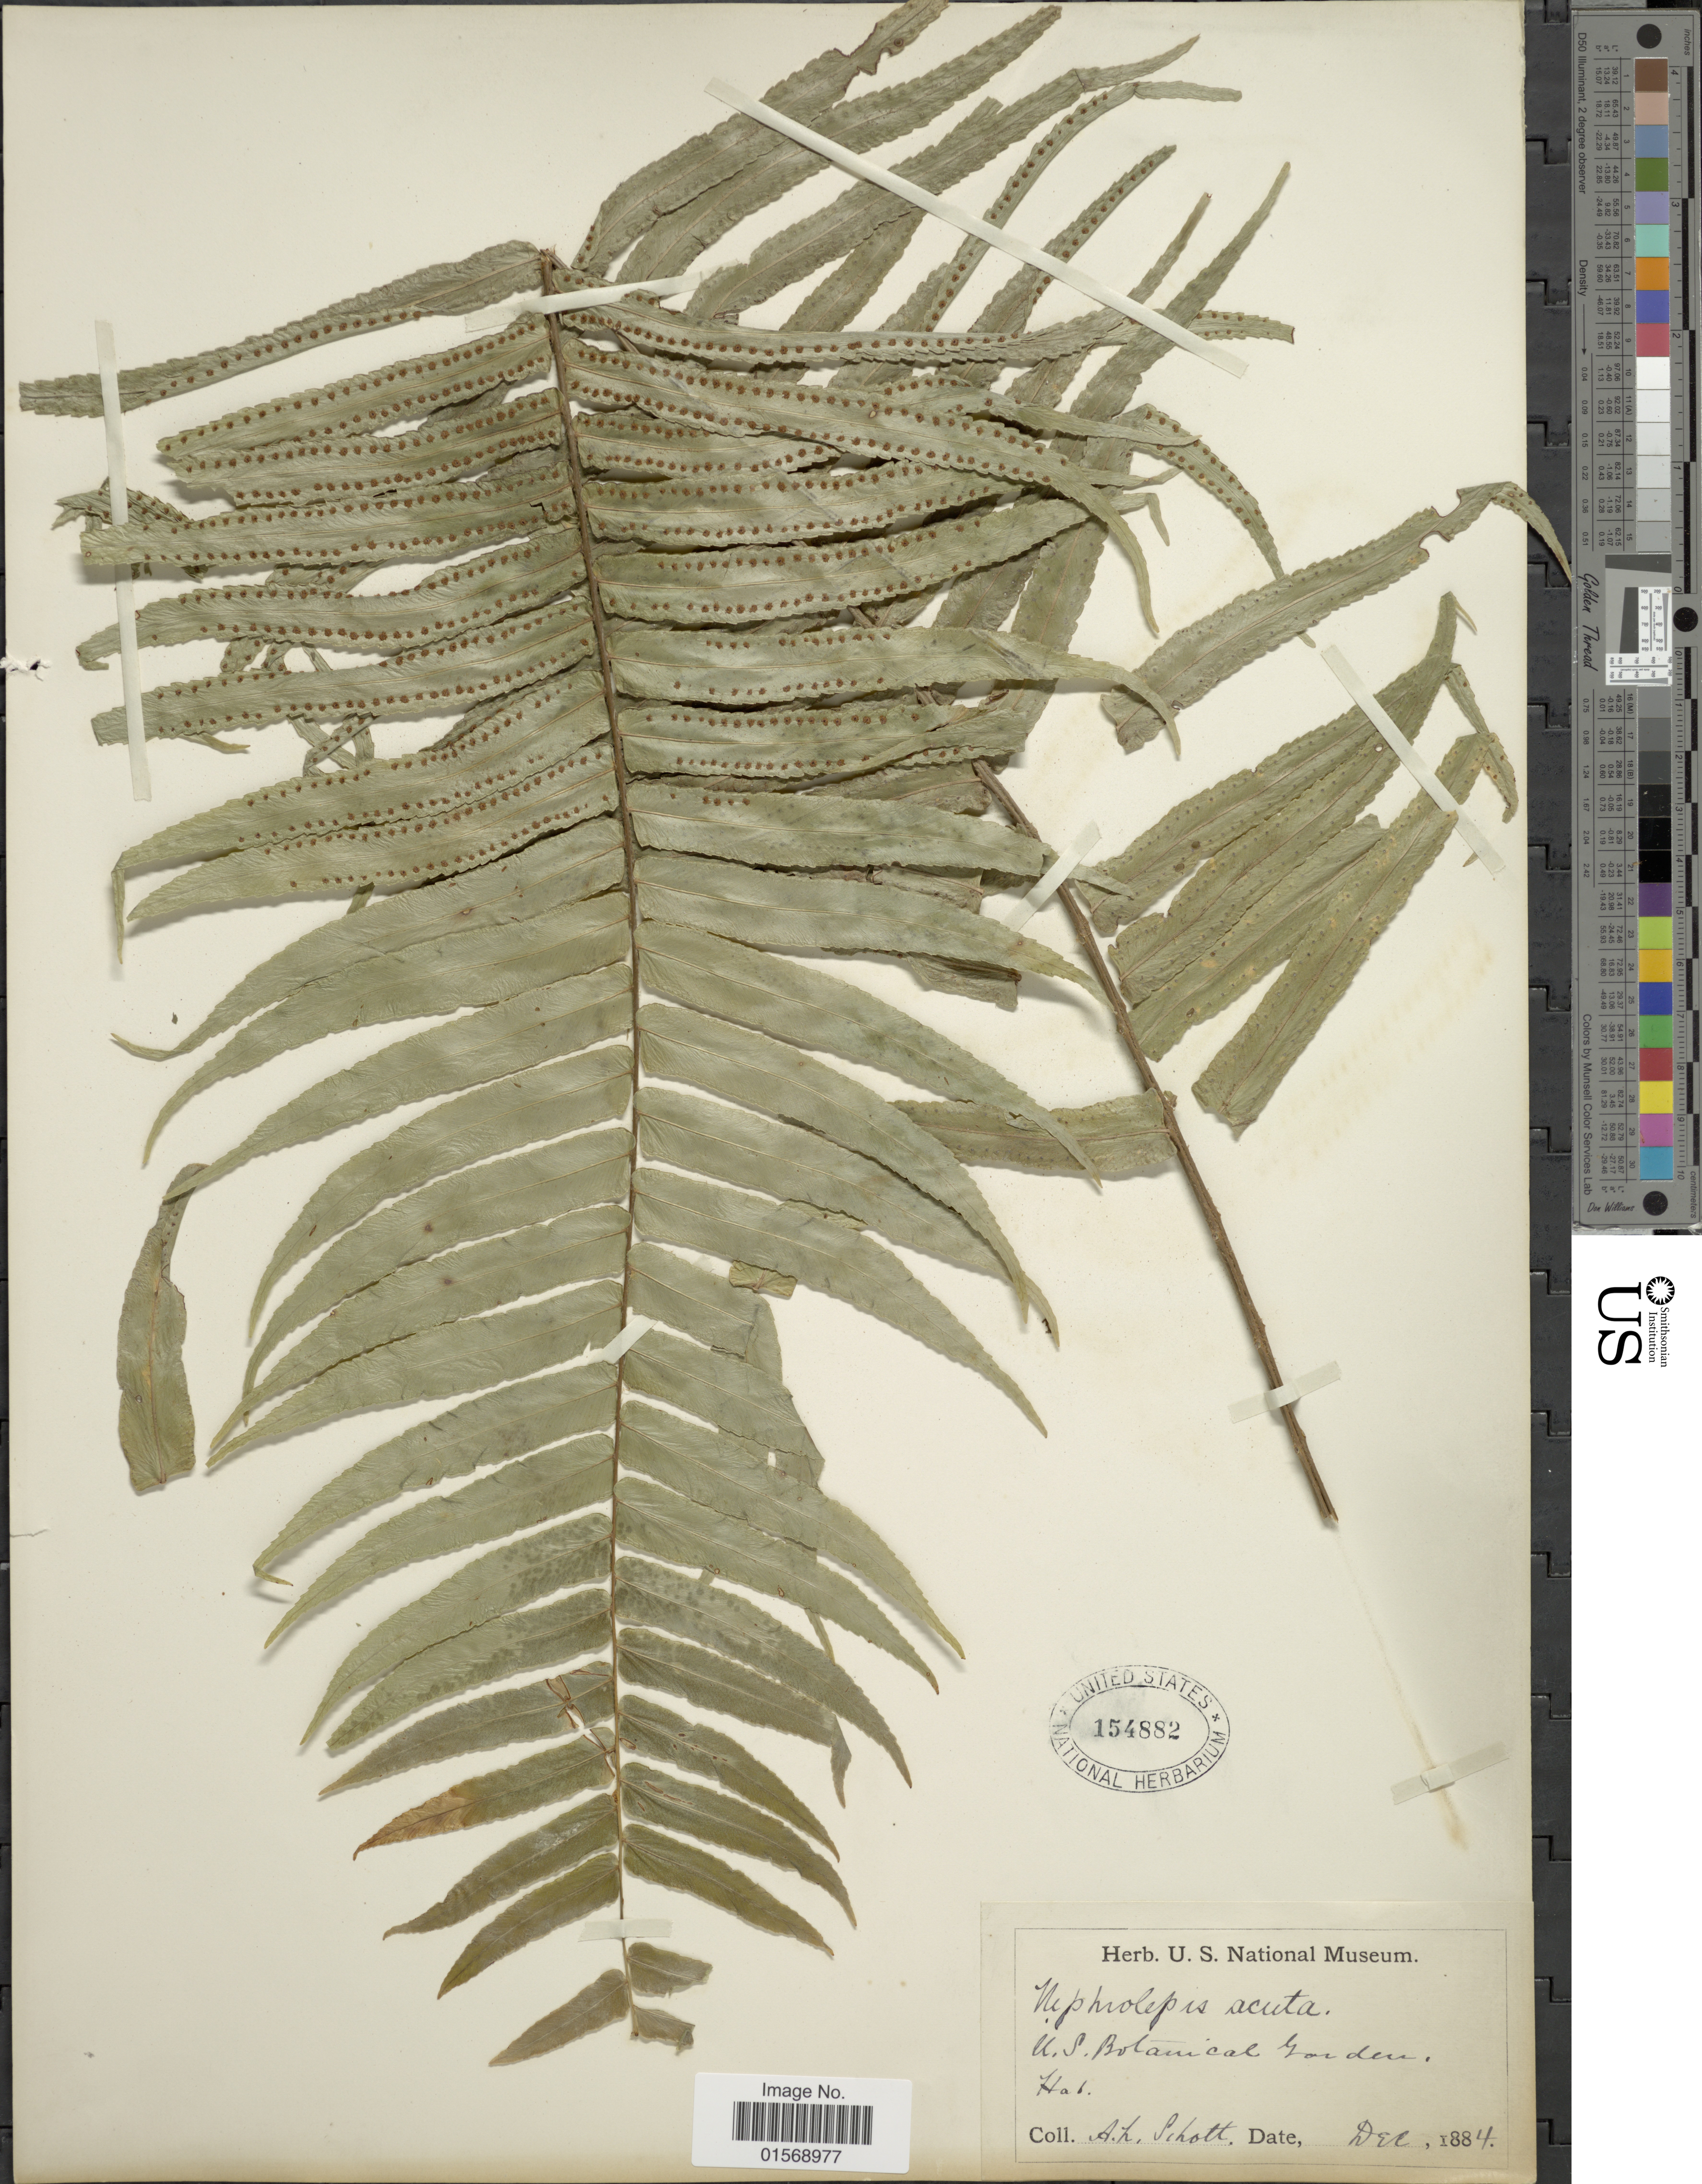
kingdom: Plantae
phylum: Tracheophyta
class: Polypodiopsida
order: Polypodiales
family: Nephrolepidaceae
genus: Nephrolepis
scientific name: Nephrolepis biserrata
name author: (Sw.) Schott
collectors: A. L. Schott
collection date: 1884-12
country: United States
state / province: District of Columbia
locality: U. S. Botanical Garden.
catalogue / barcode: US 154882